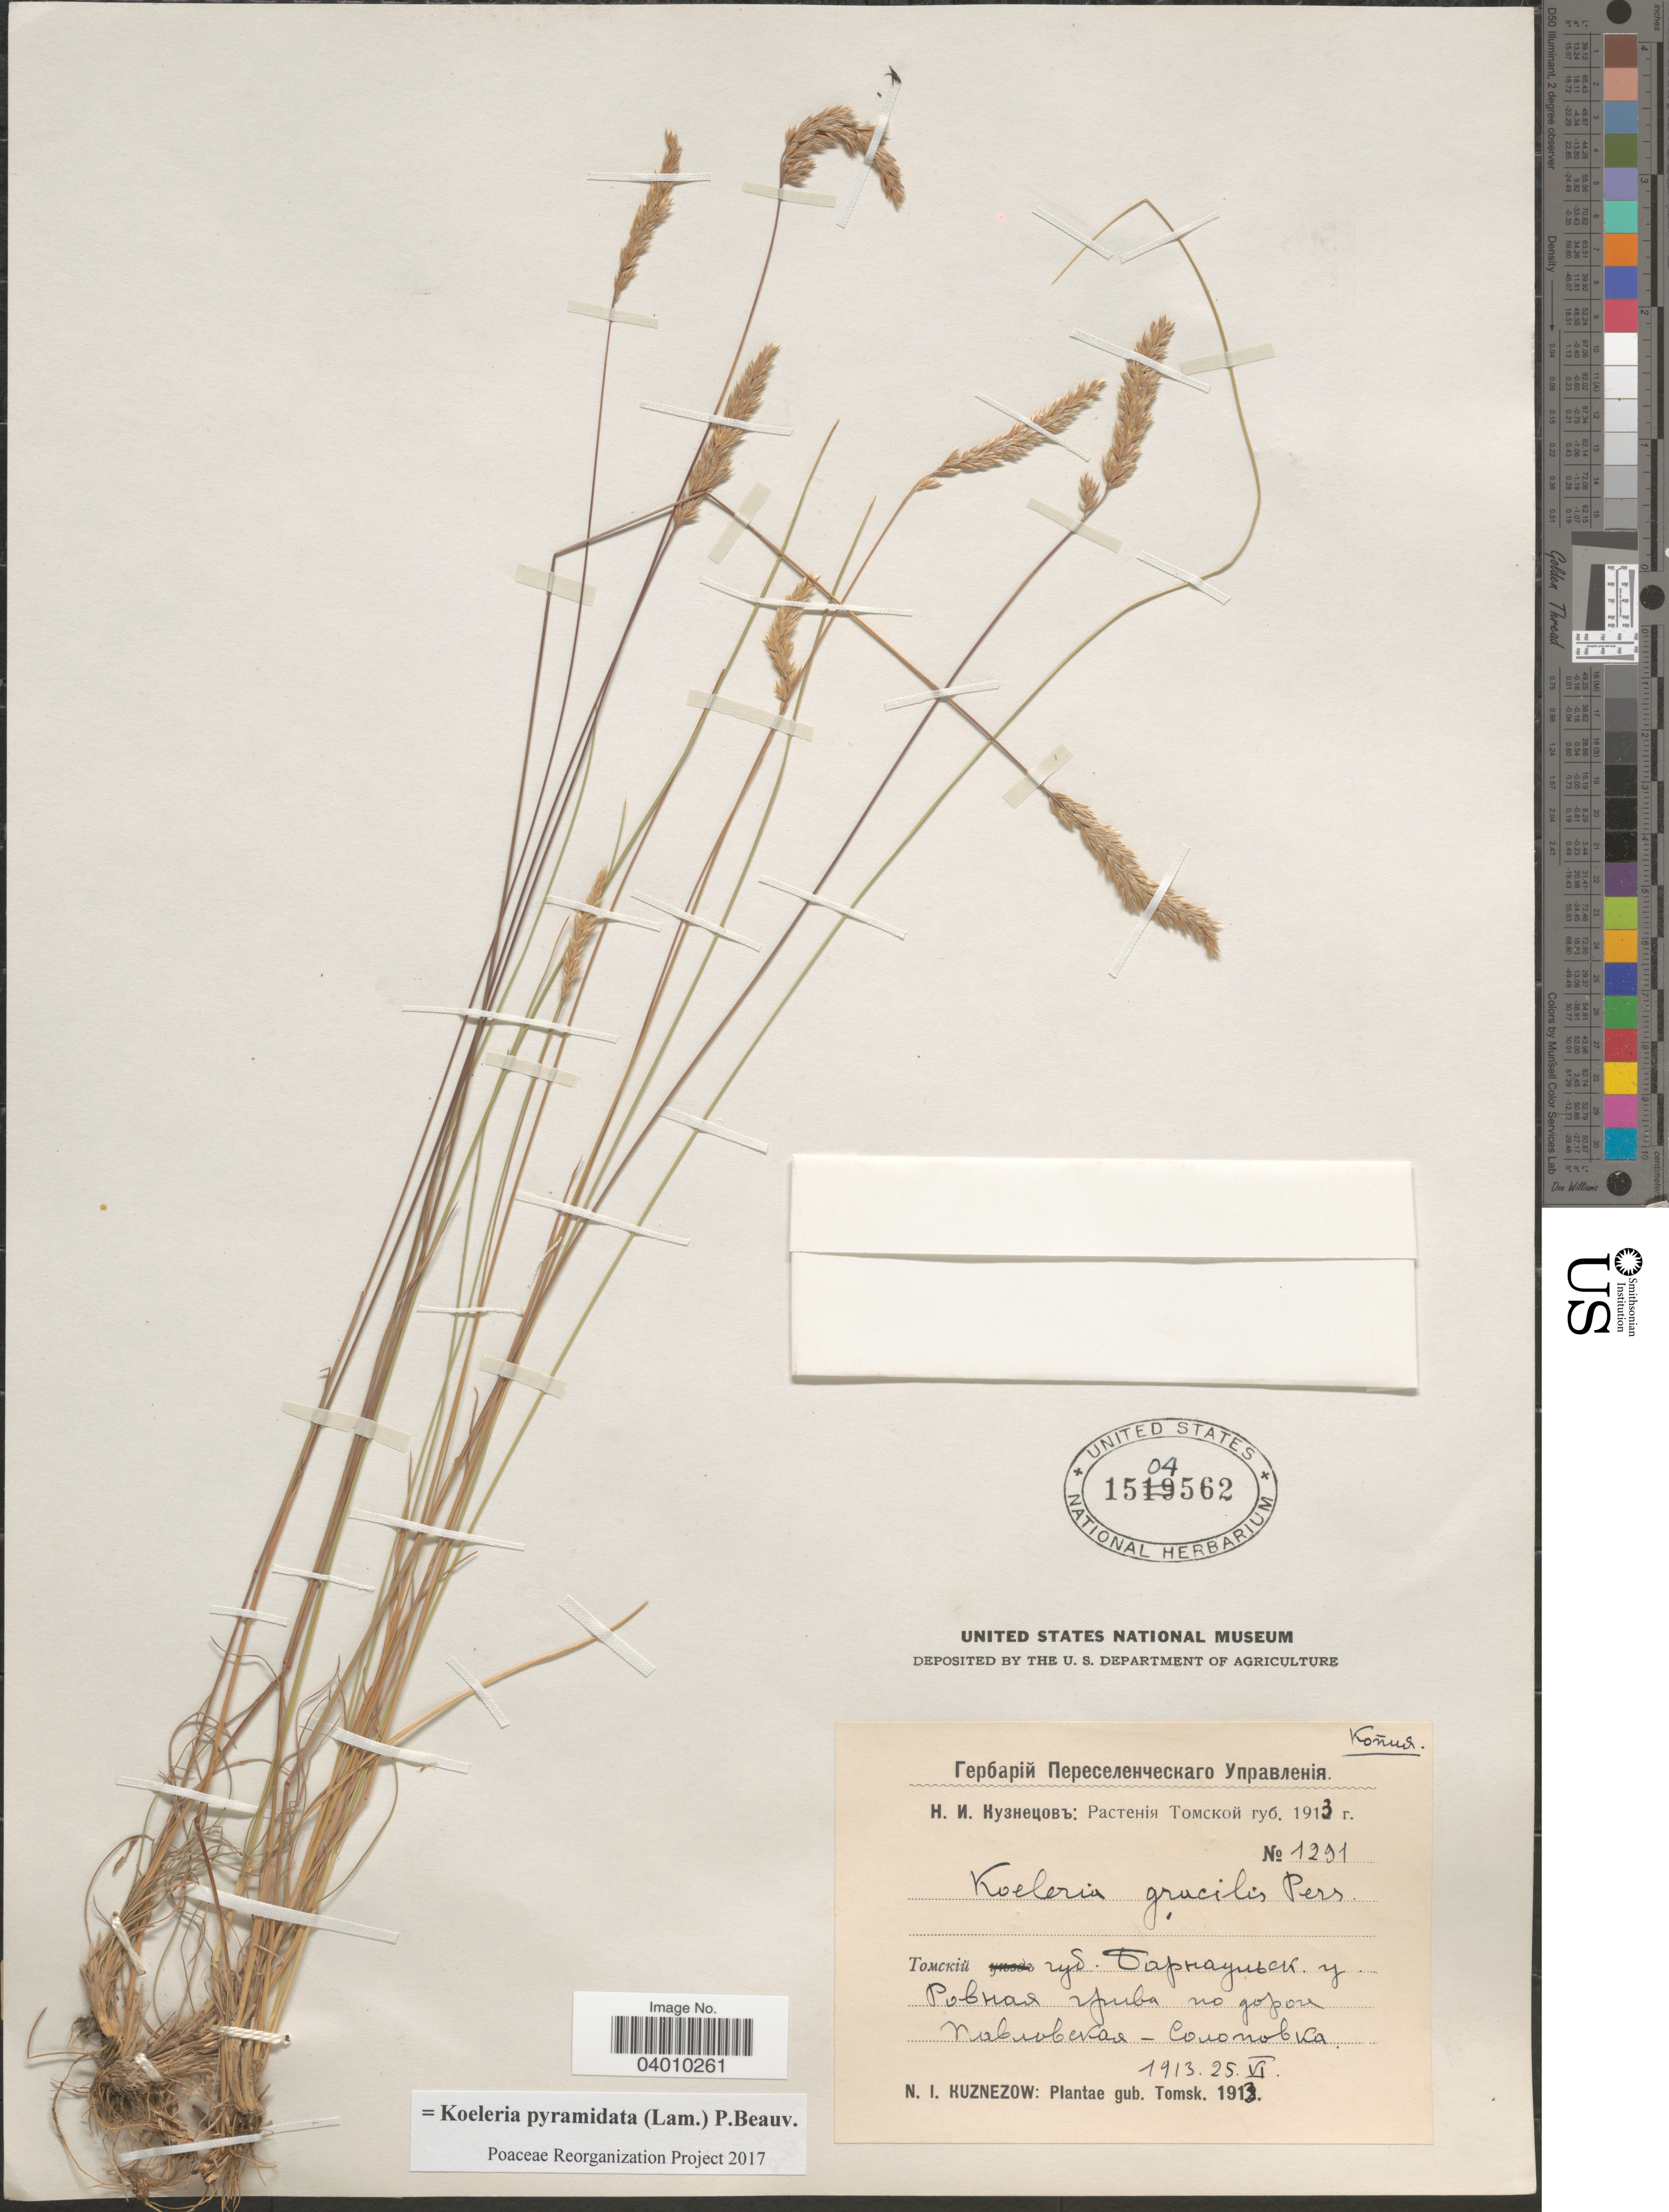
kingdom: Plantae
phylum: Tracheophyta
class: Liliopsida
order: Poales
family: Poaceae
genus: Koeleria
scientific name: Koeleria pyramidata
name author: (Lam.) P. Beauv.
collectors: N. Kuznetsov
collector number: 1291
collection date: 1913-06-25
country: Russian Federation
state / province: Tomsk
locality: X. Gub. Tomsk.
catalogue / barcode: US 1504562